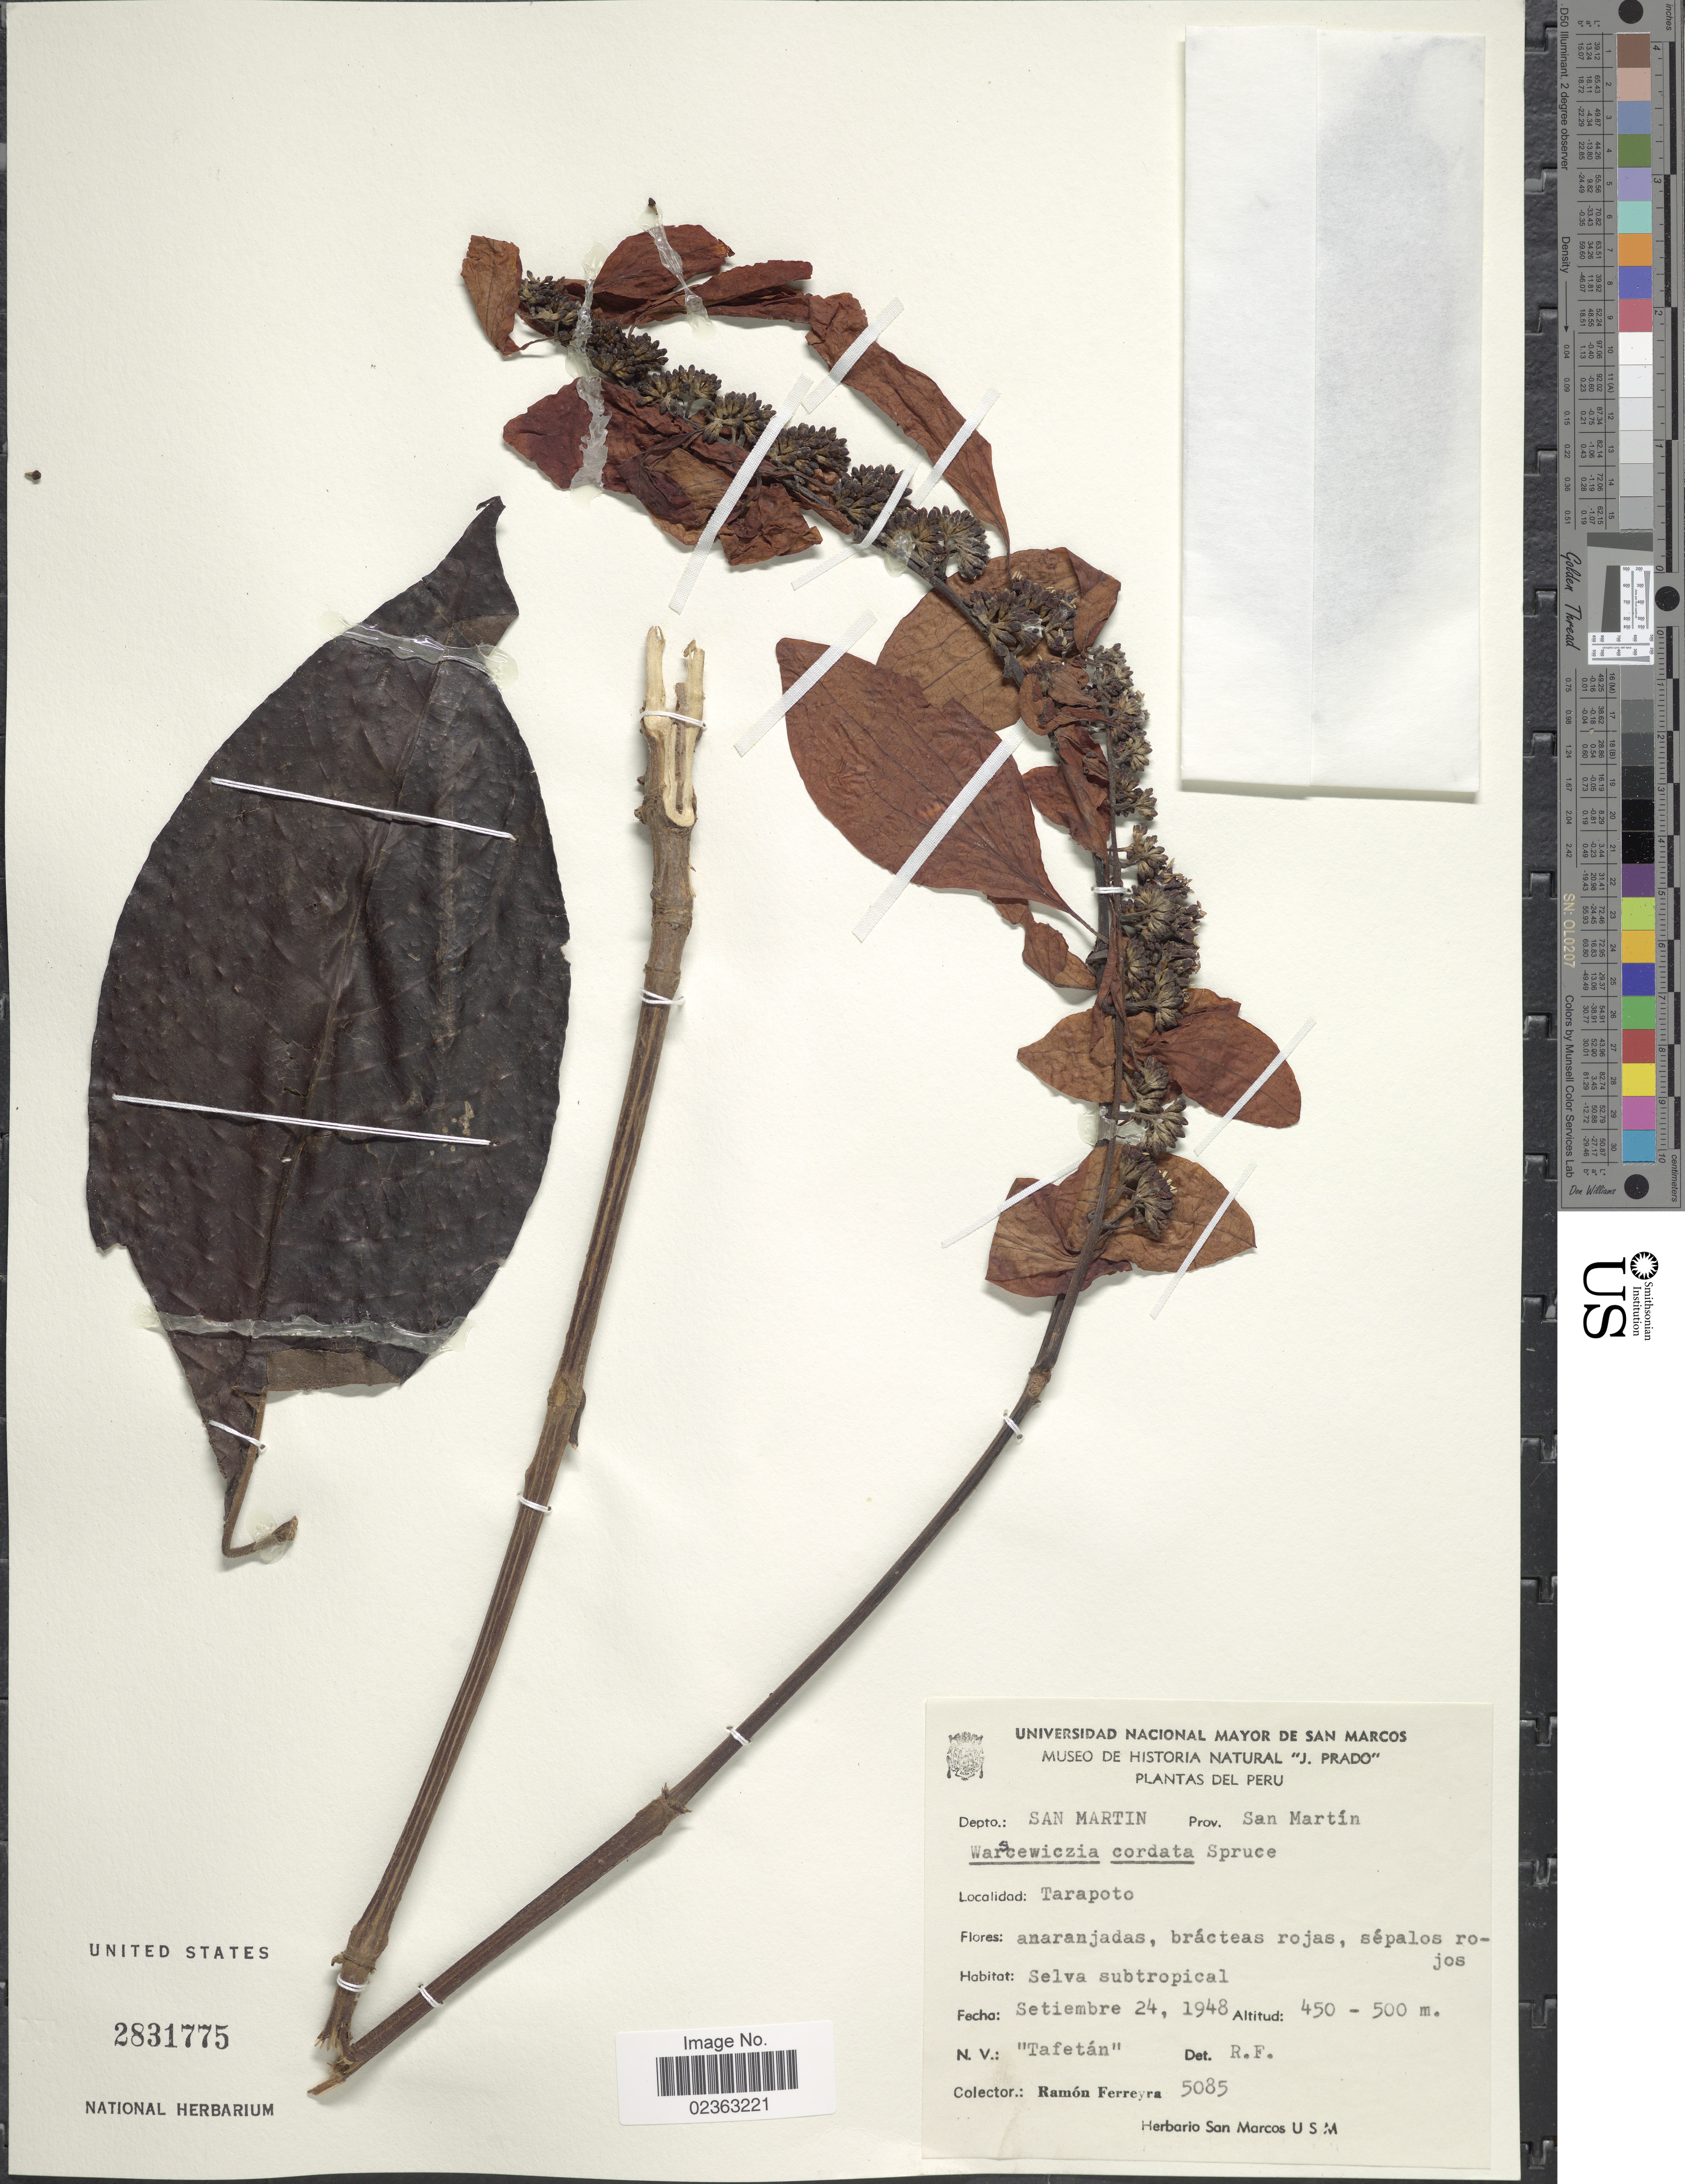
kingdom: Plantae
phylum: Tracheophyta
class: Magnoliopsida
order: Gentianales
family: Rubiaceae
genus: Warszewiczia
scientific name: Warszewiczia cordata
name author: Spruce ex K. Schum.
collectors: R. A. Ferreyra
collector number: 5085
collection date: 1948-09-24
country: Peru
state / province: San Martín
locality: Depto.: San Martin, Prov. San Martin, Tarapoto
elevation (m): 450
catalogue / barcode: US 2831775